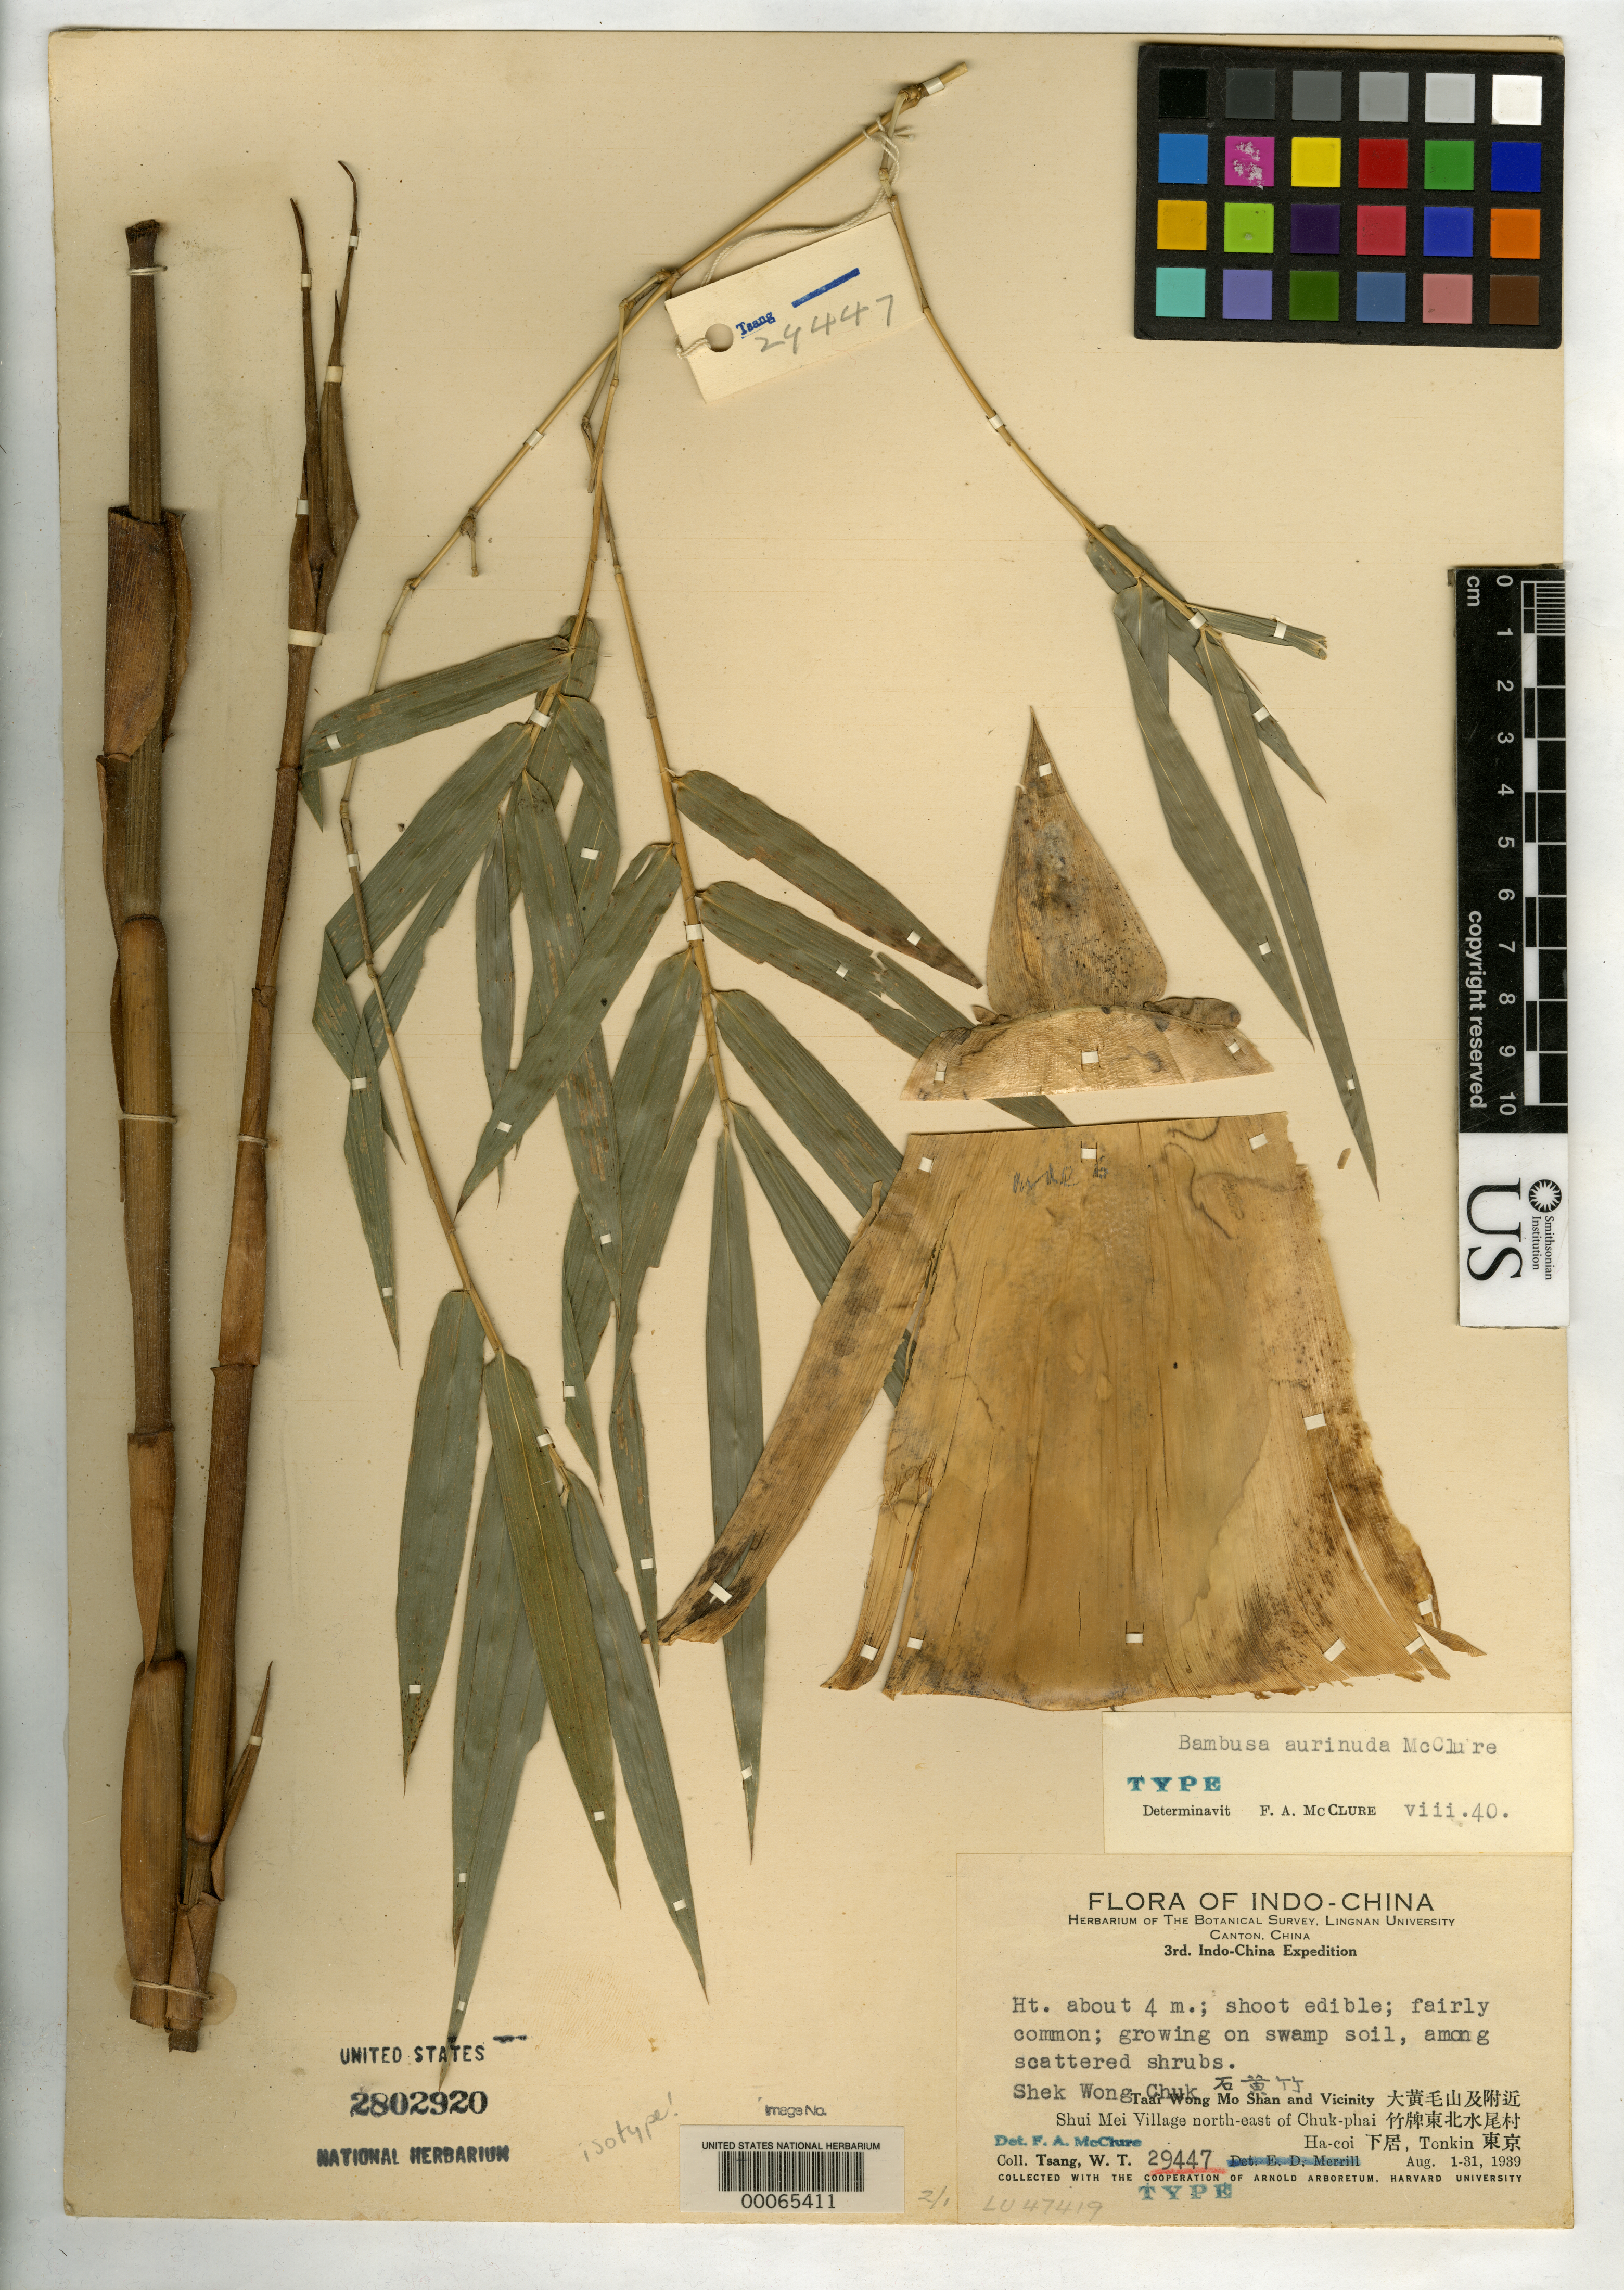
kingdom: Plantae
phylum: Tracheophyta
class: Liliopsida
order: Poales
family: Poaceae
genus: Bambusa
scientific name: Bambusa aurinuda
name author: McClure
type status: Holotype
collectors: W. T. Tsang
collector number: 29447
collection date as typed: Aug 1939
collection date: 1939-08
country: Vietnam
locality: Taai Wong Shan, Shui Mei village NE of Chuk-phai.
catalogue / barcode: US 2802920